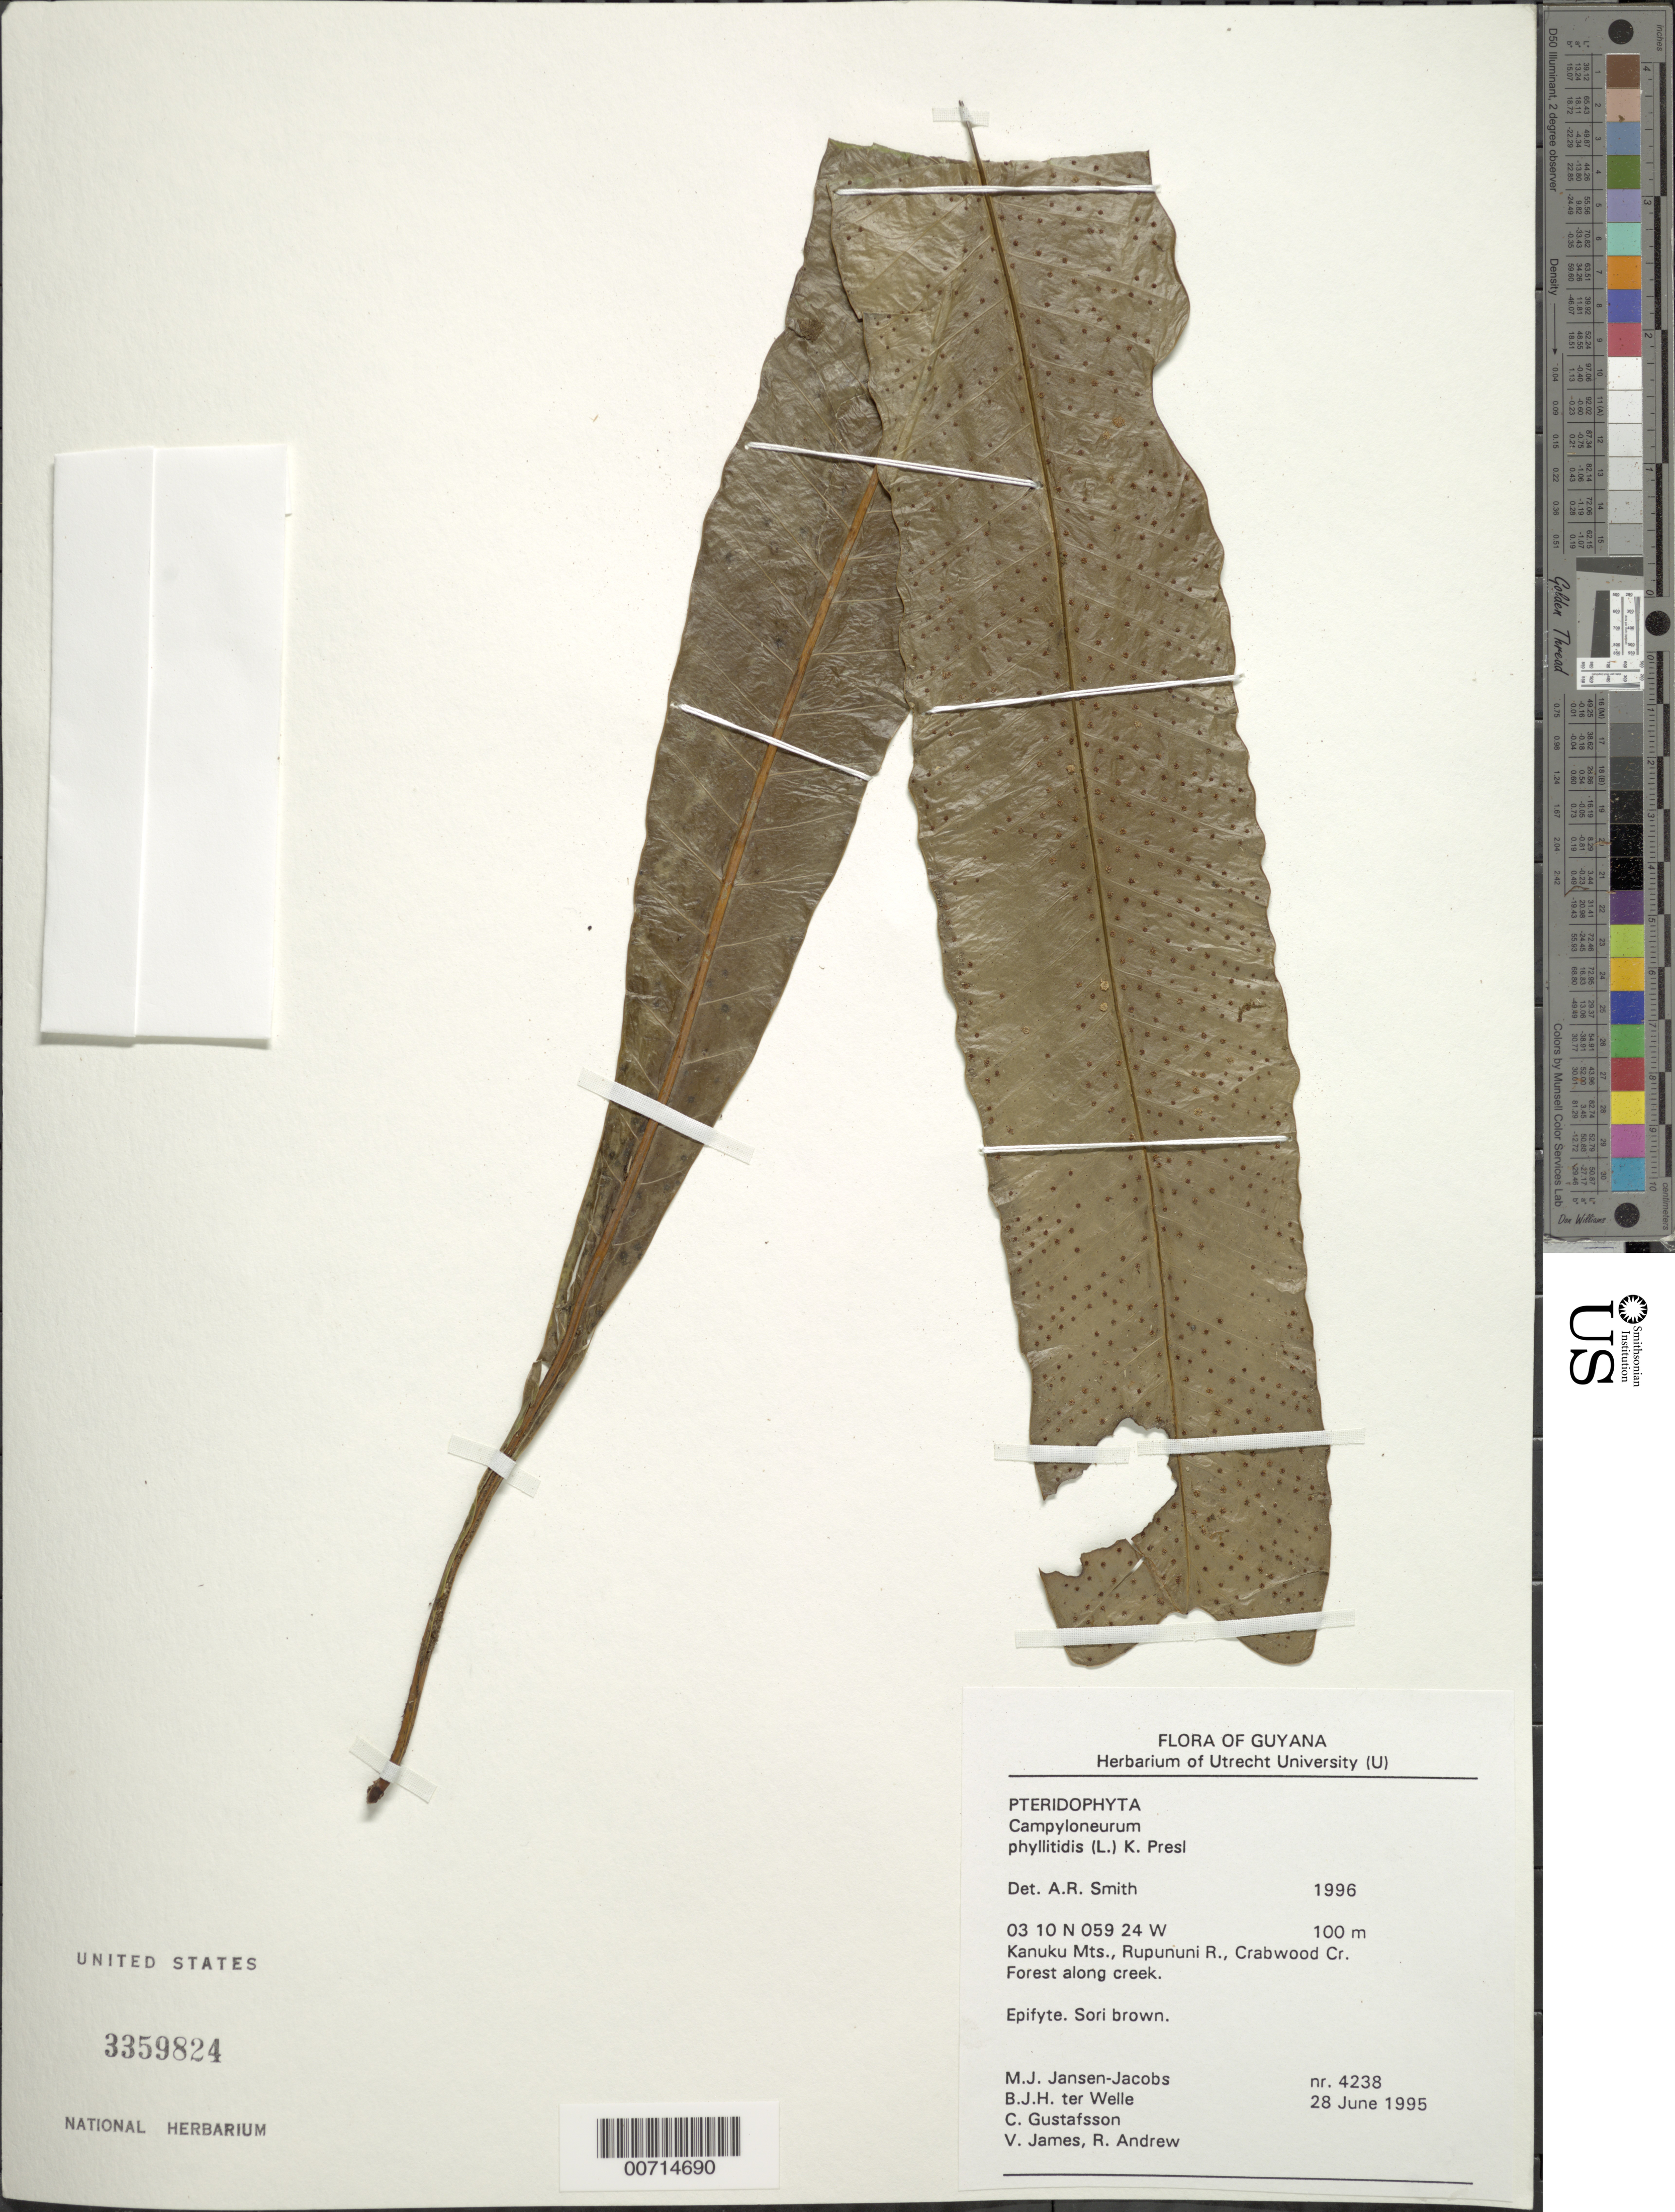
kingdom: Plantae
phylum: Tracheophyta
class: Polypodiopsida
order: Polypodiales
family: Polypodiaceae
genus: Campyloneurum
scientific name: Campyloneurum phyllitidis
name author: (L.) C. Presl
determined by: Smith, Alan R., (UC)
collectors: M. J. Jansen-Jacobs, B. Welle, C. G. Gustafsson, V. James & R. Andrew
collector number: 4238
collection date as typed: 28-Jun-95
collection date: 1995-06-28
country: Guyana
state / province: U. Takutu-U. Essequibo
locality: Crabwood Creek, Rupununi River, Kanuku Mts.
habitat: Forest along creek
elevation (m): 100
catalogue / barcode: US 3359824